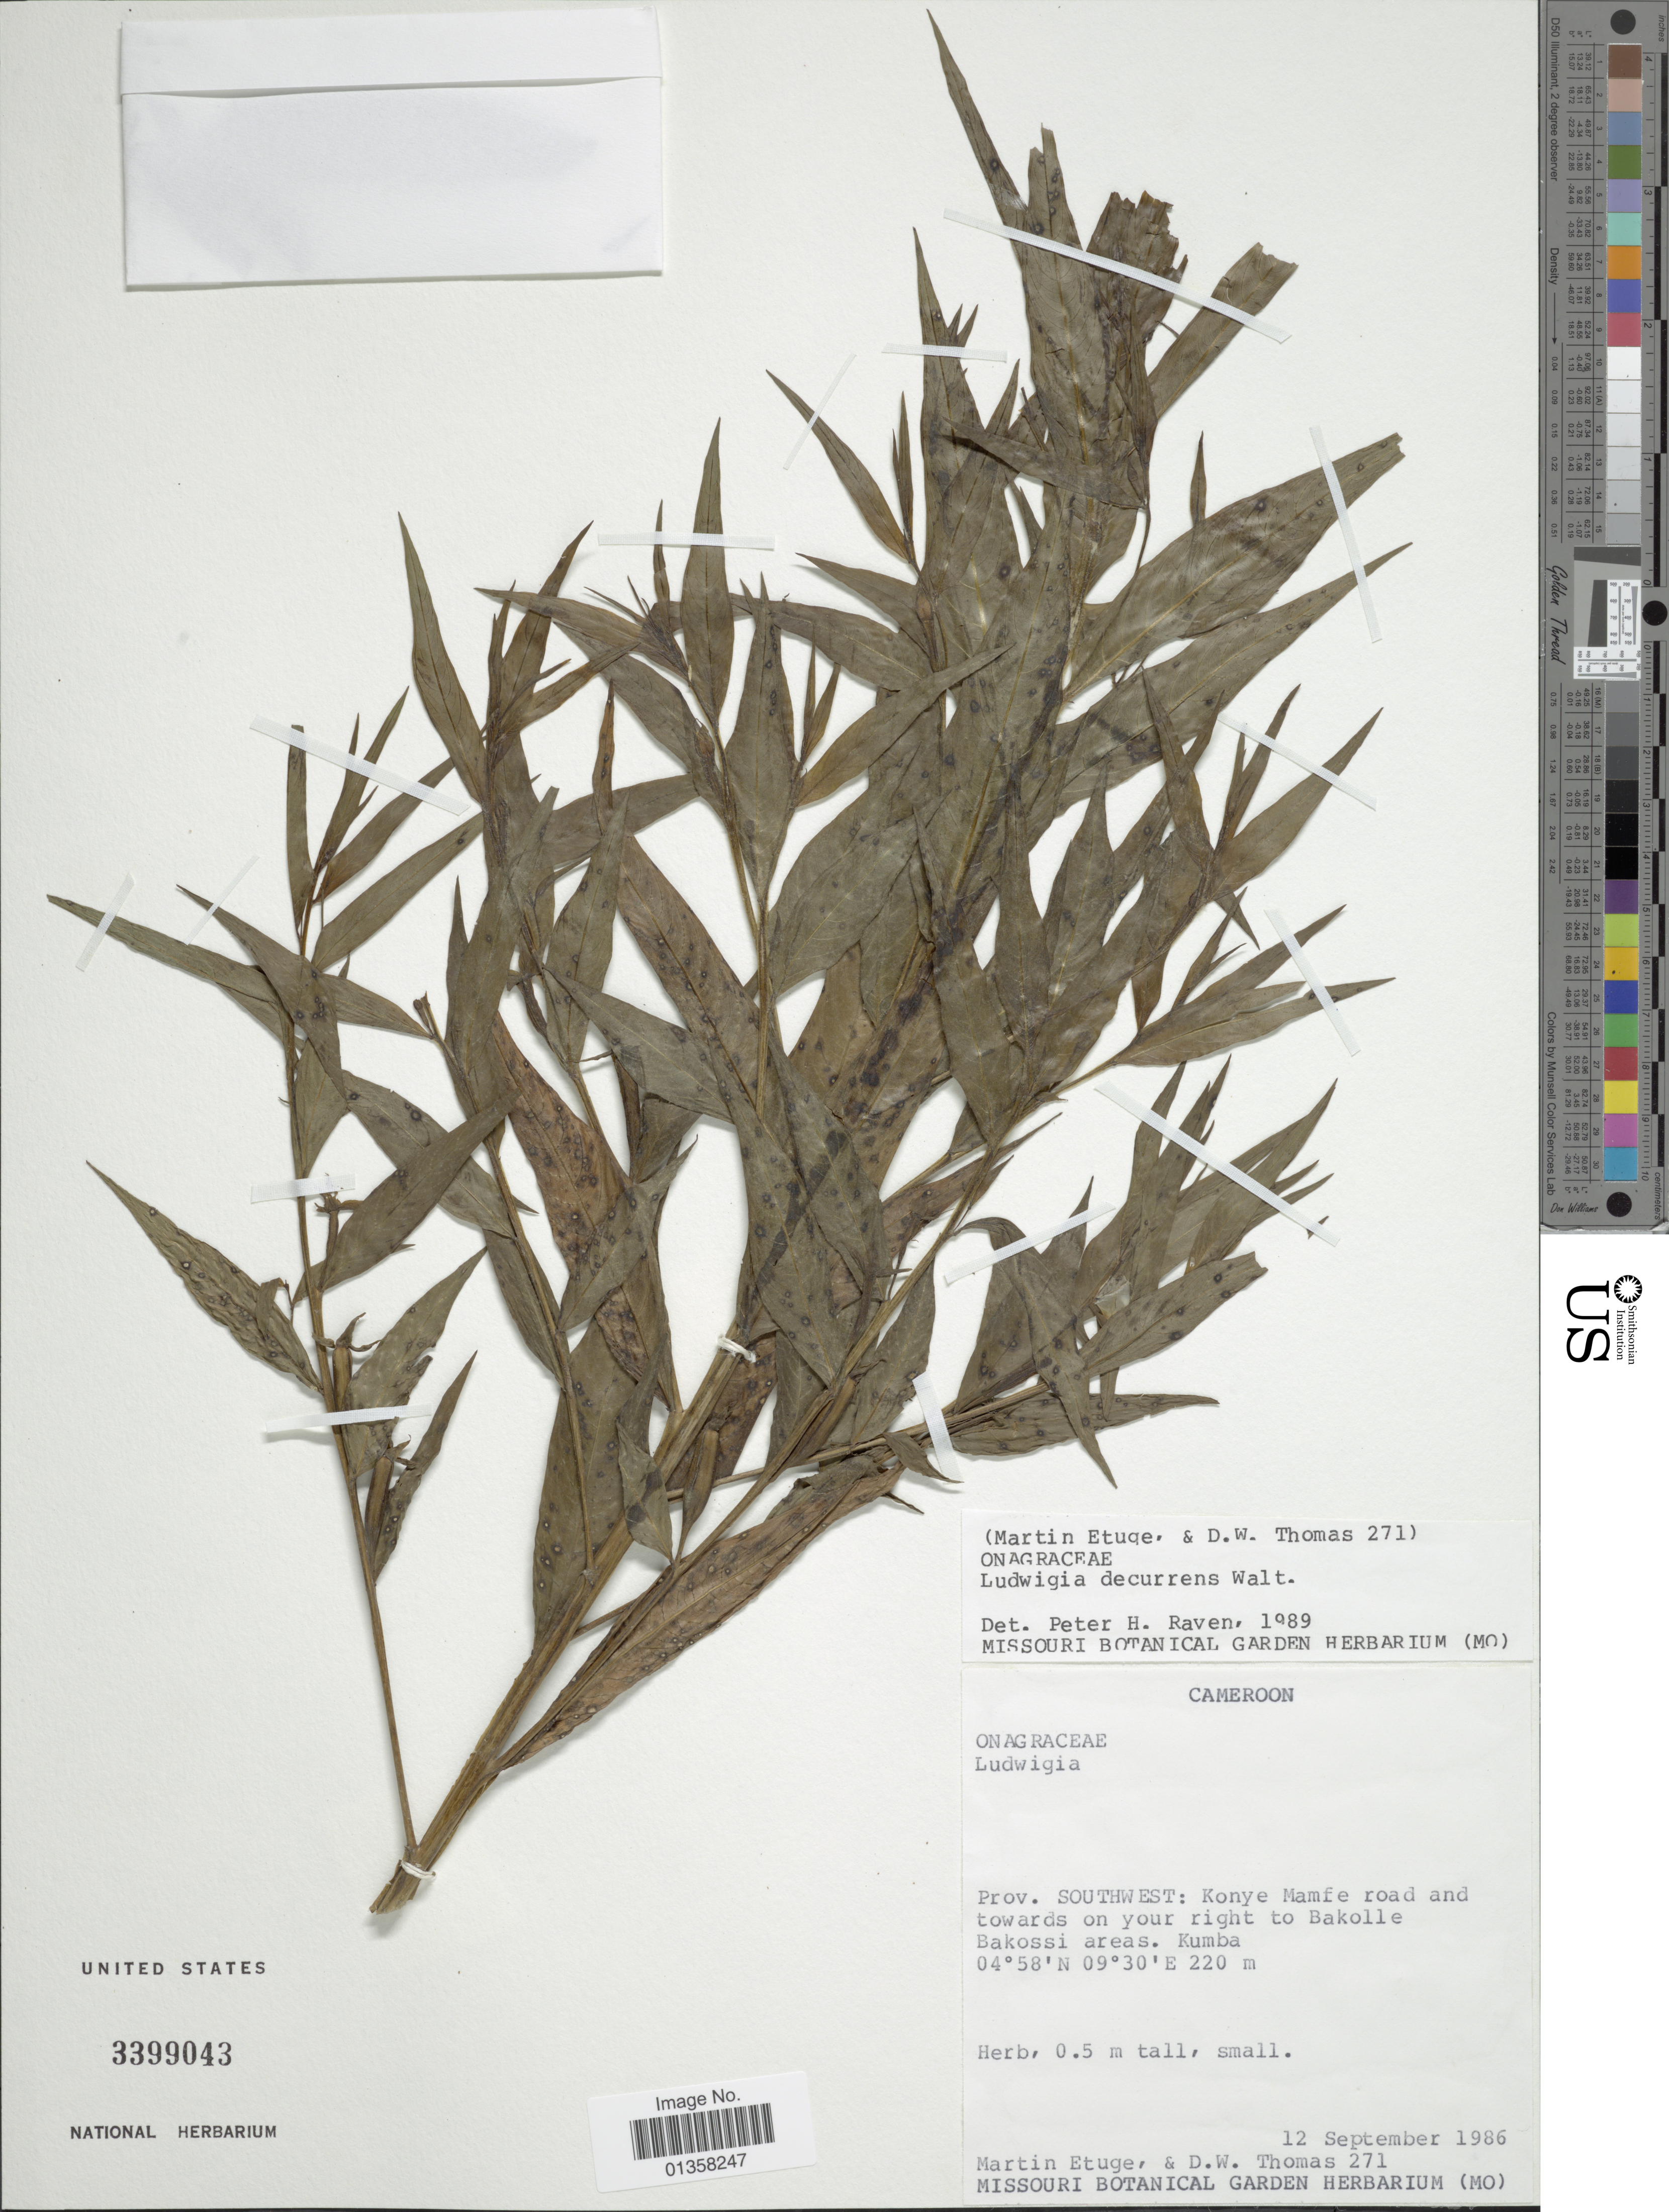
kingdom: Plantae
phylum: Tracheophyta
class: Magnoliopsida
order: Myrtales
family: Onagraceae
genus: Ludwigia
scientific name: Ludwigia decurrens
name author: Walter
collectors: M. Etuge & D. W. Thomas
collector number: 271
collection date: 1986-09-12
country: Cameroon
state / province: Sud-Ouest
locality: Konye Mamfe road and towards on your right to Bakolle Bakossi areas. Kumba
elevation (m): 220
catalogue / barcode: US 3399043